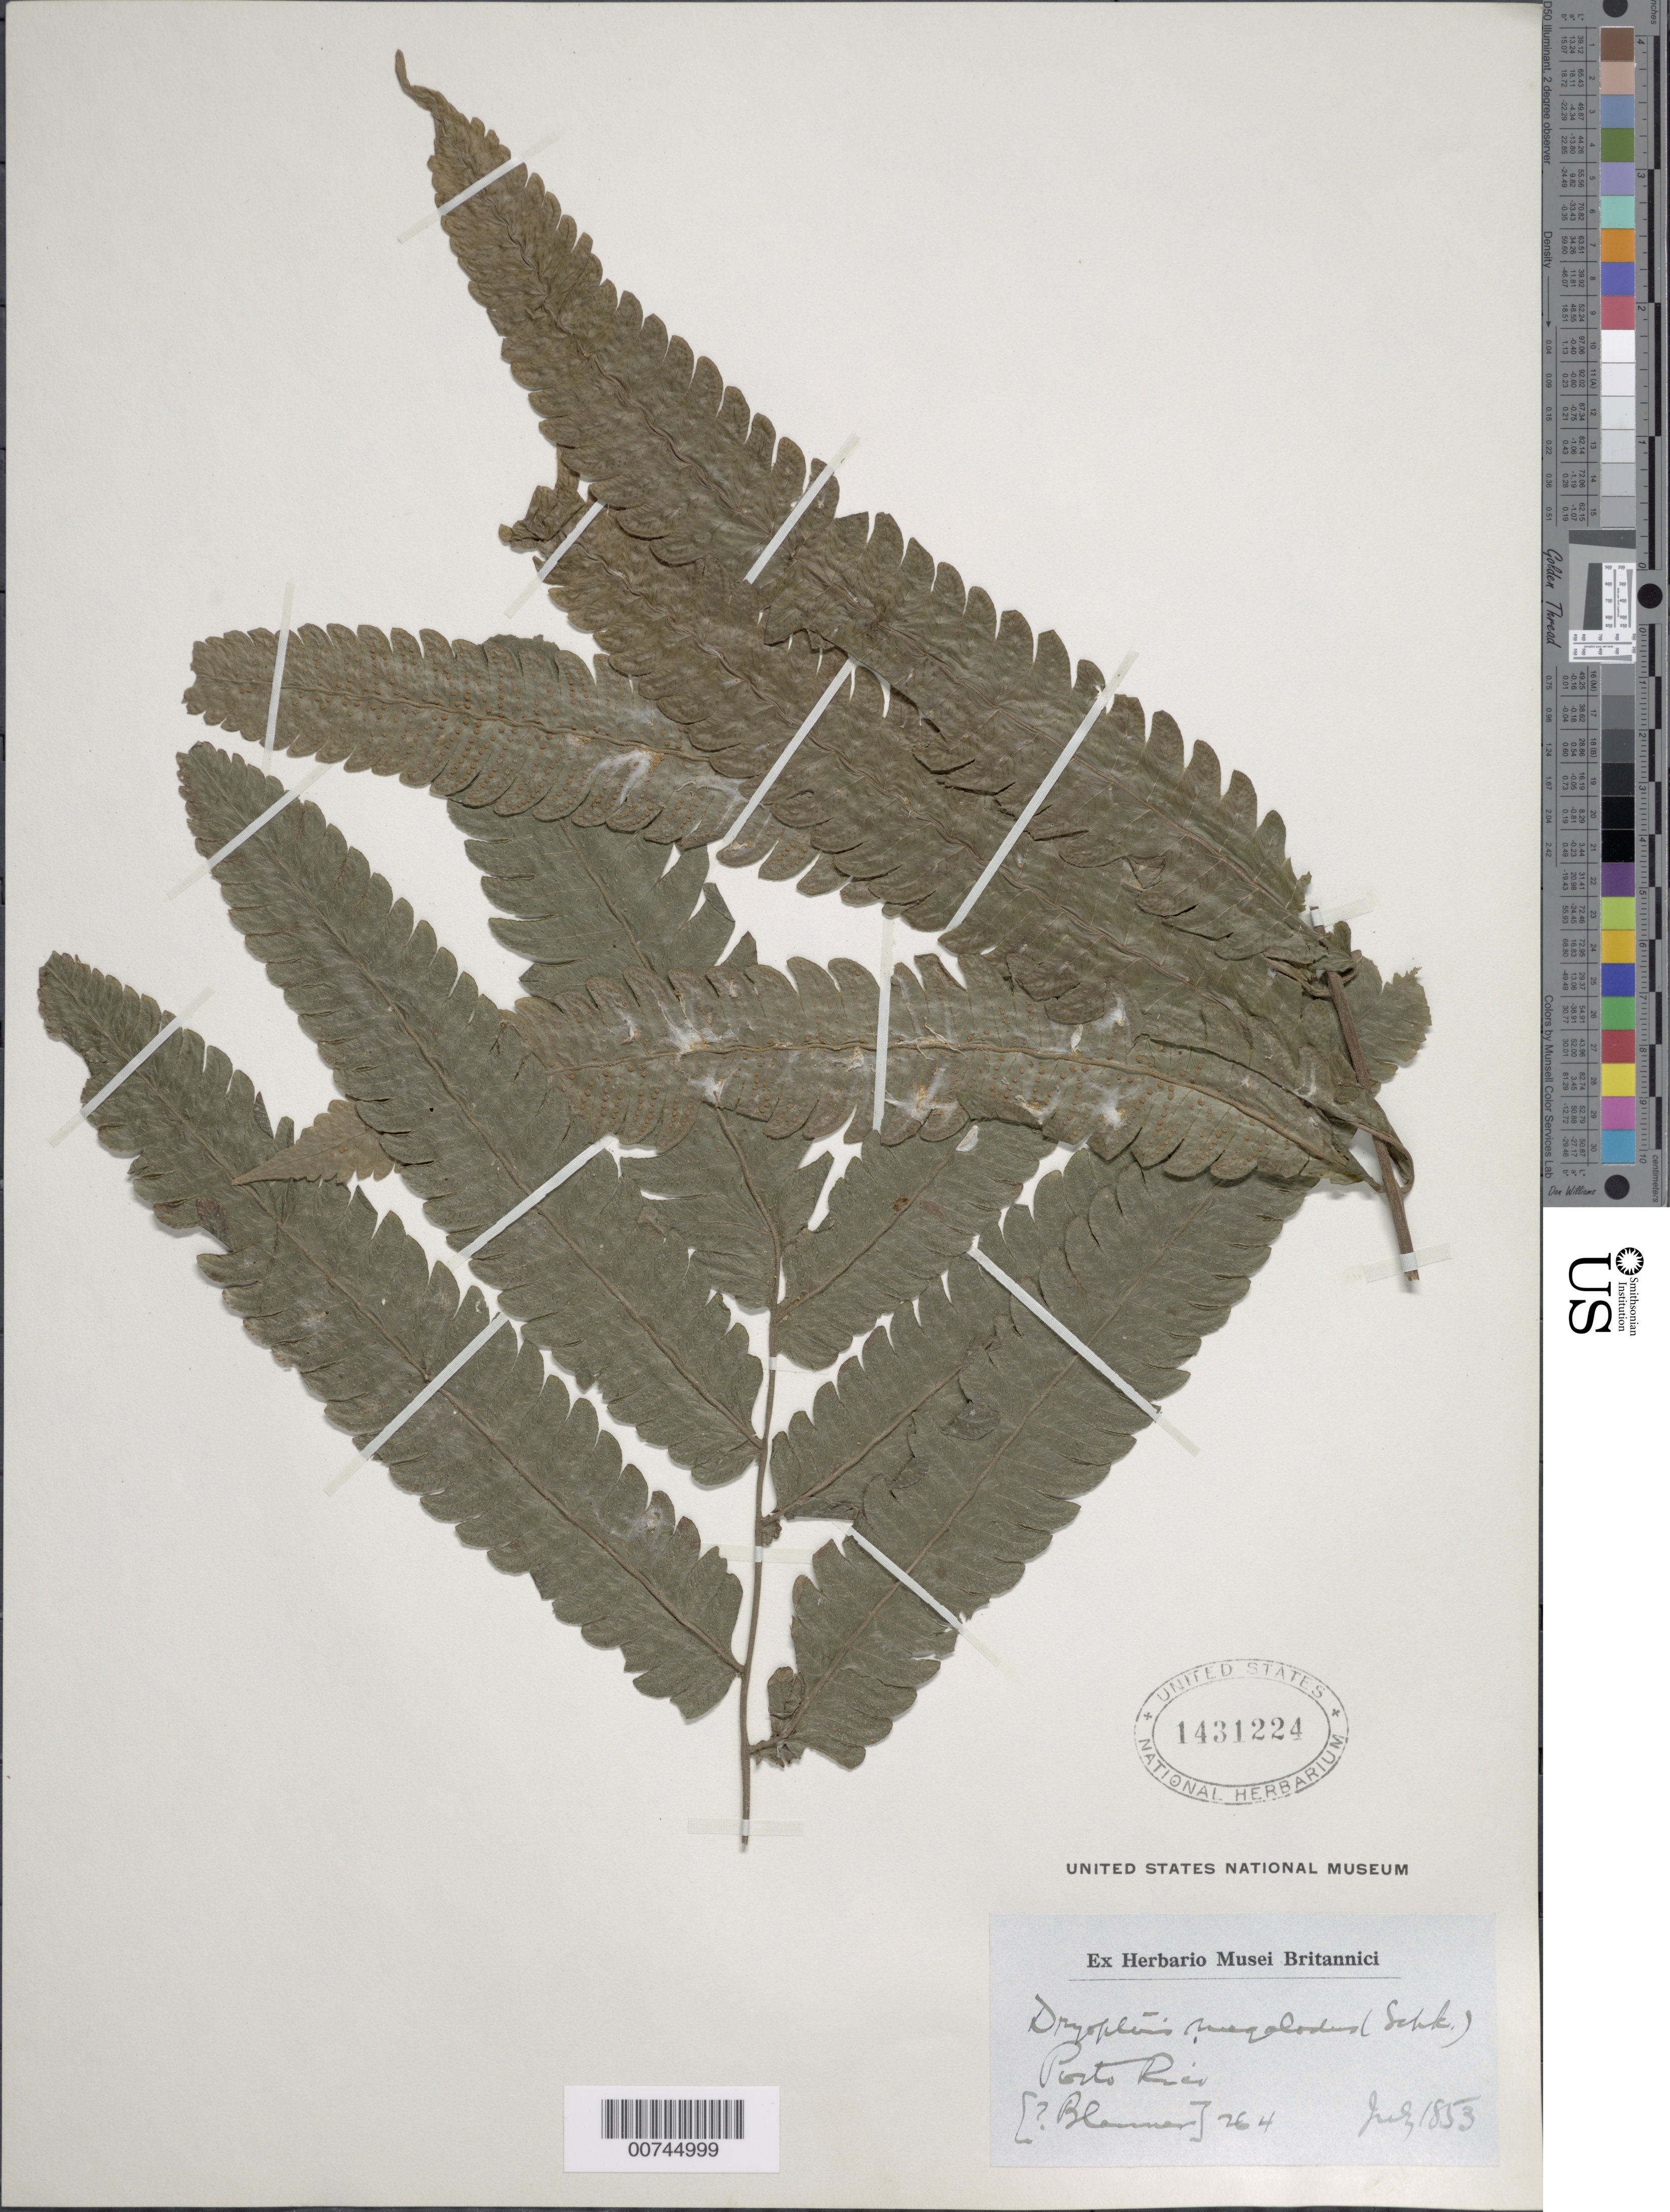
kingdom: Plantae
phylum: Tracheophyta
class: Polypodiopsida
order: Polypodiales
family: Thelypteridaceae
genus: Goniopteris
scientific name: Goniopteris pennata (Poir.) comb. nov., ined 2015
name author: (Poir.)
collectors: Blauner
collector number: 264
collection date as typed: Jul 1853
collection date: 1853-07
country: Puerto Rico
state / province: Luquillo (?)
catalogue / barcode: US 1431224